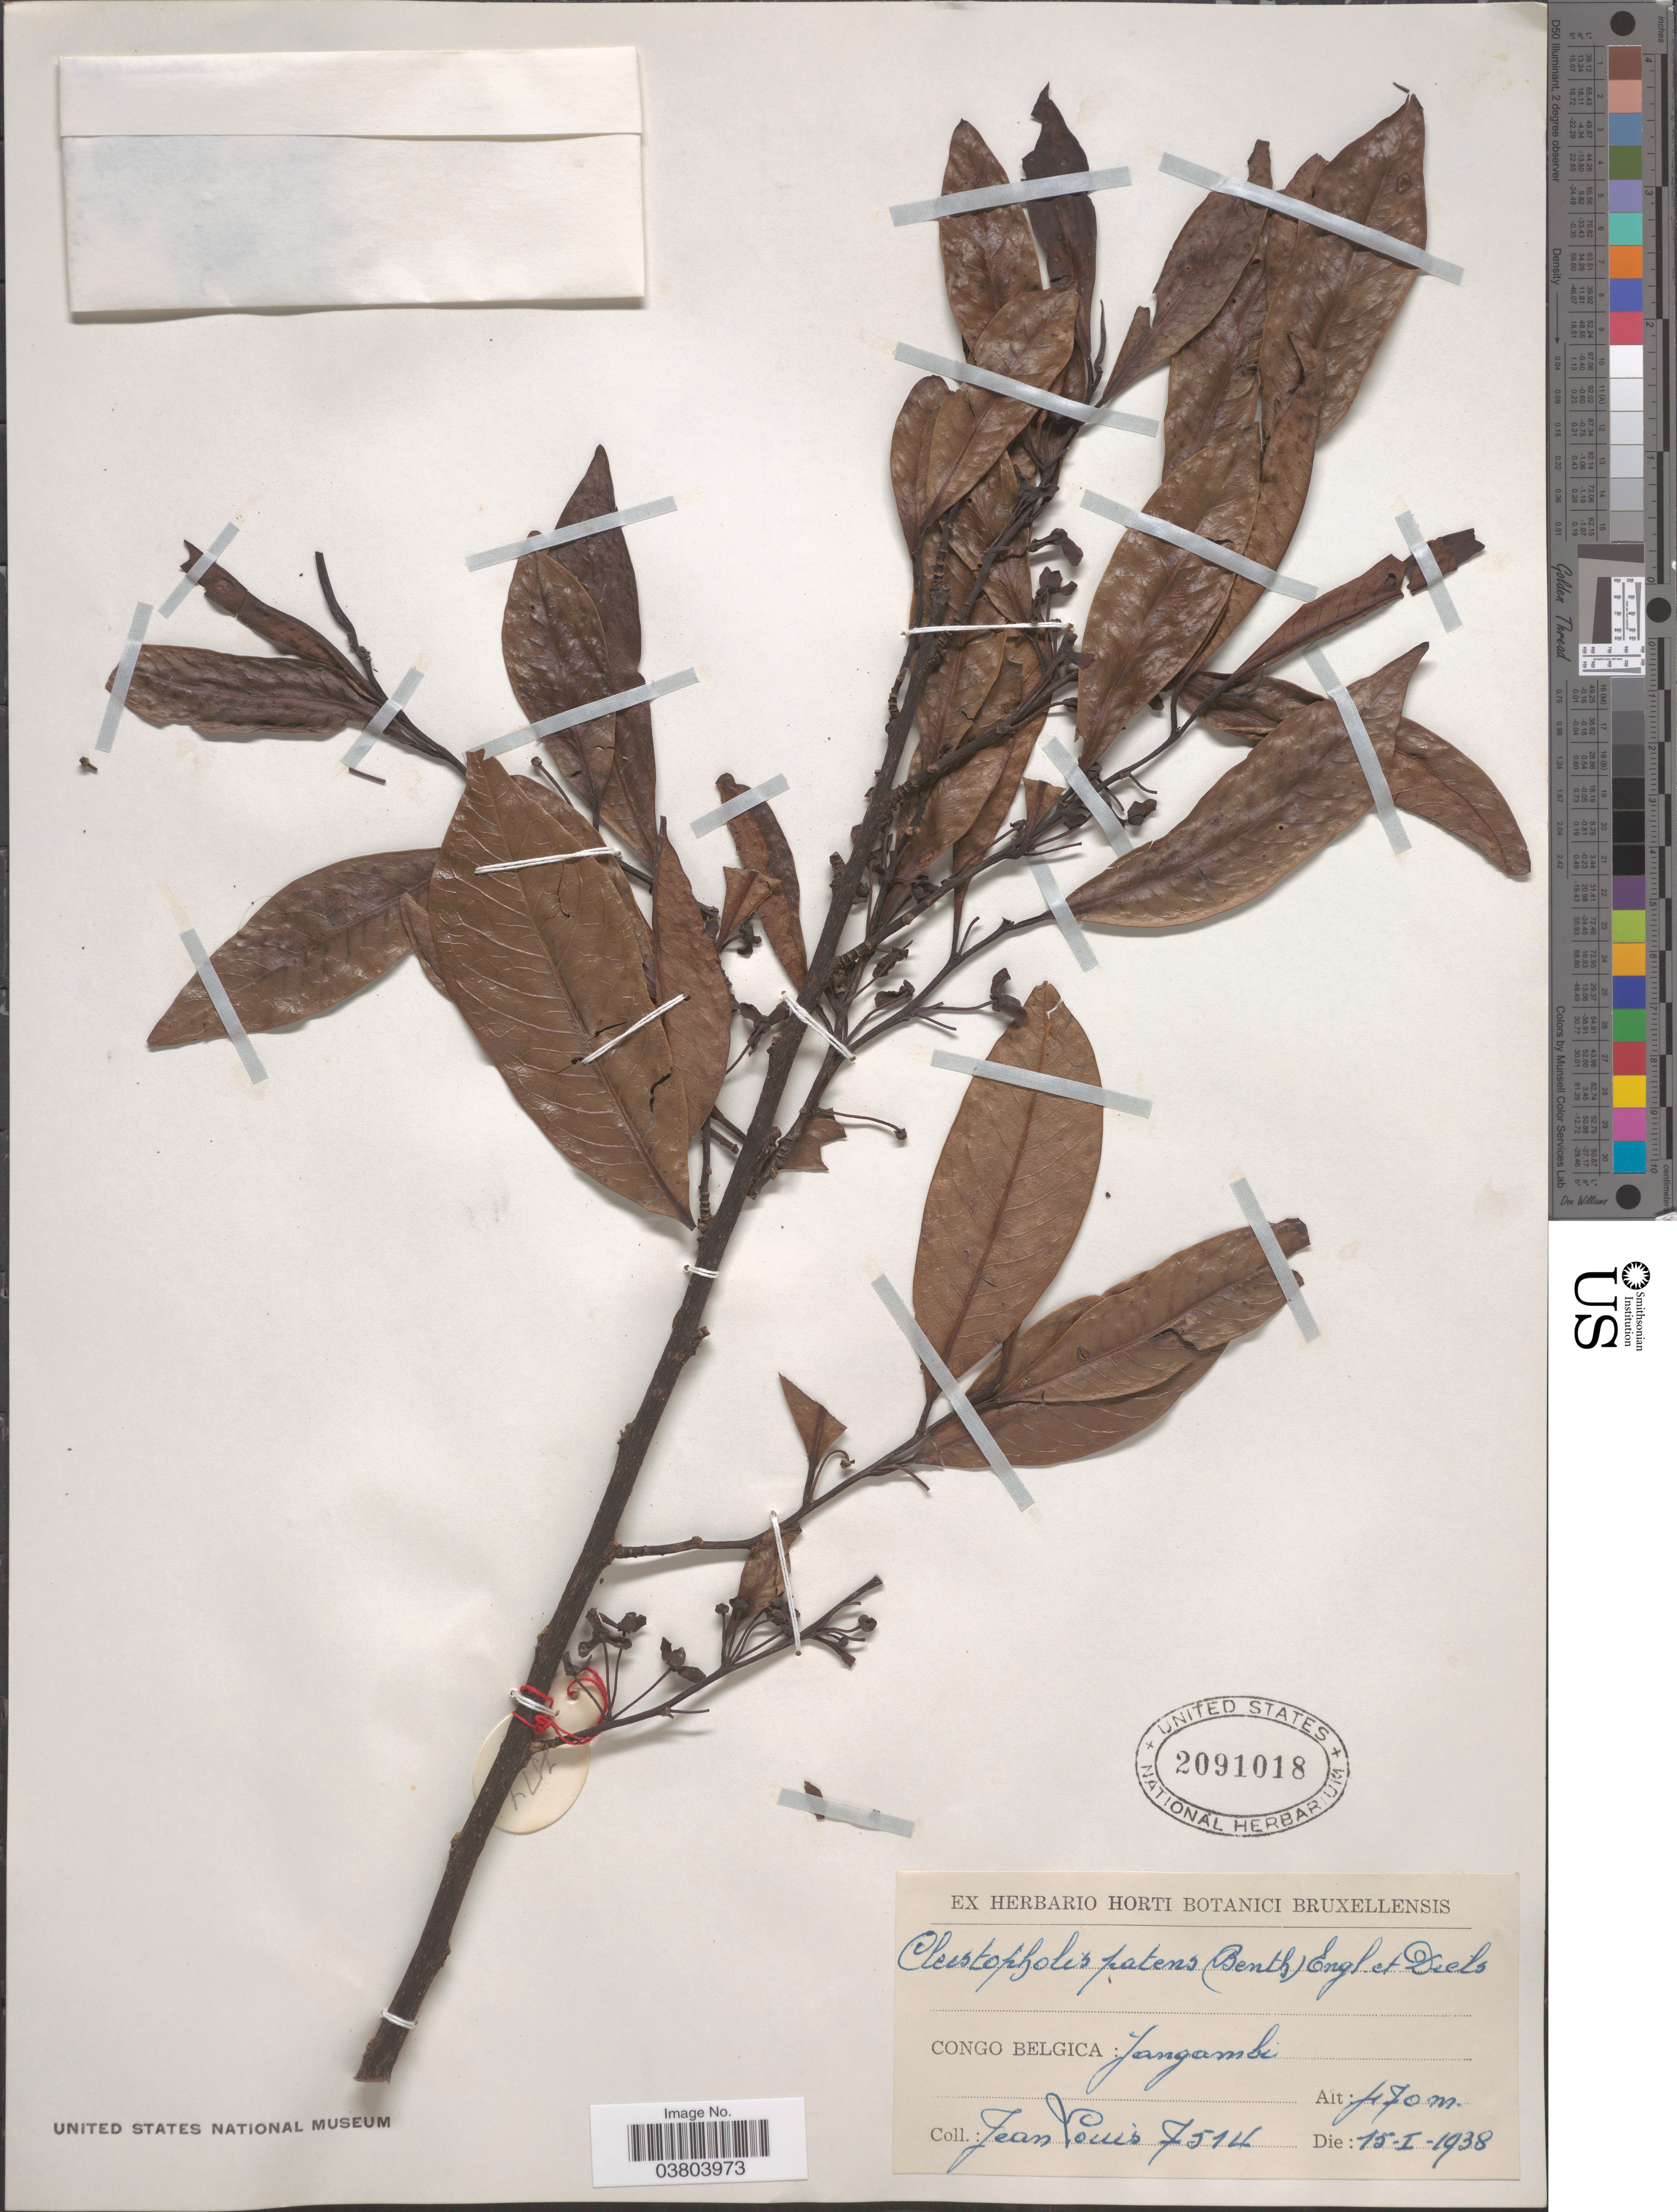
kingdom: Plantae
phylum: Tracheophyta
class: Magnoliopsida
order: Magnoliales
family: Annonaceae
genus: Cleistopholis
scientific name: Cleistopholis patens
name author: (Benth.) Engl. & Diels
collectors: J. Louis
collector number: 7514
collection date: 1938-01-15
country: Congo, Democratic Republic of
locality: Congo Belgica: Yangambi.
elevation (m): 470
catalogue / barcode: US 2091018